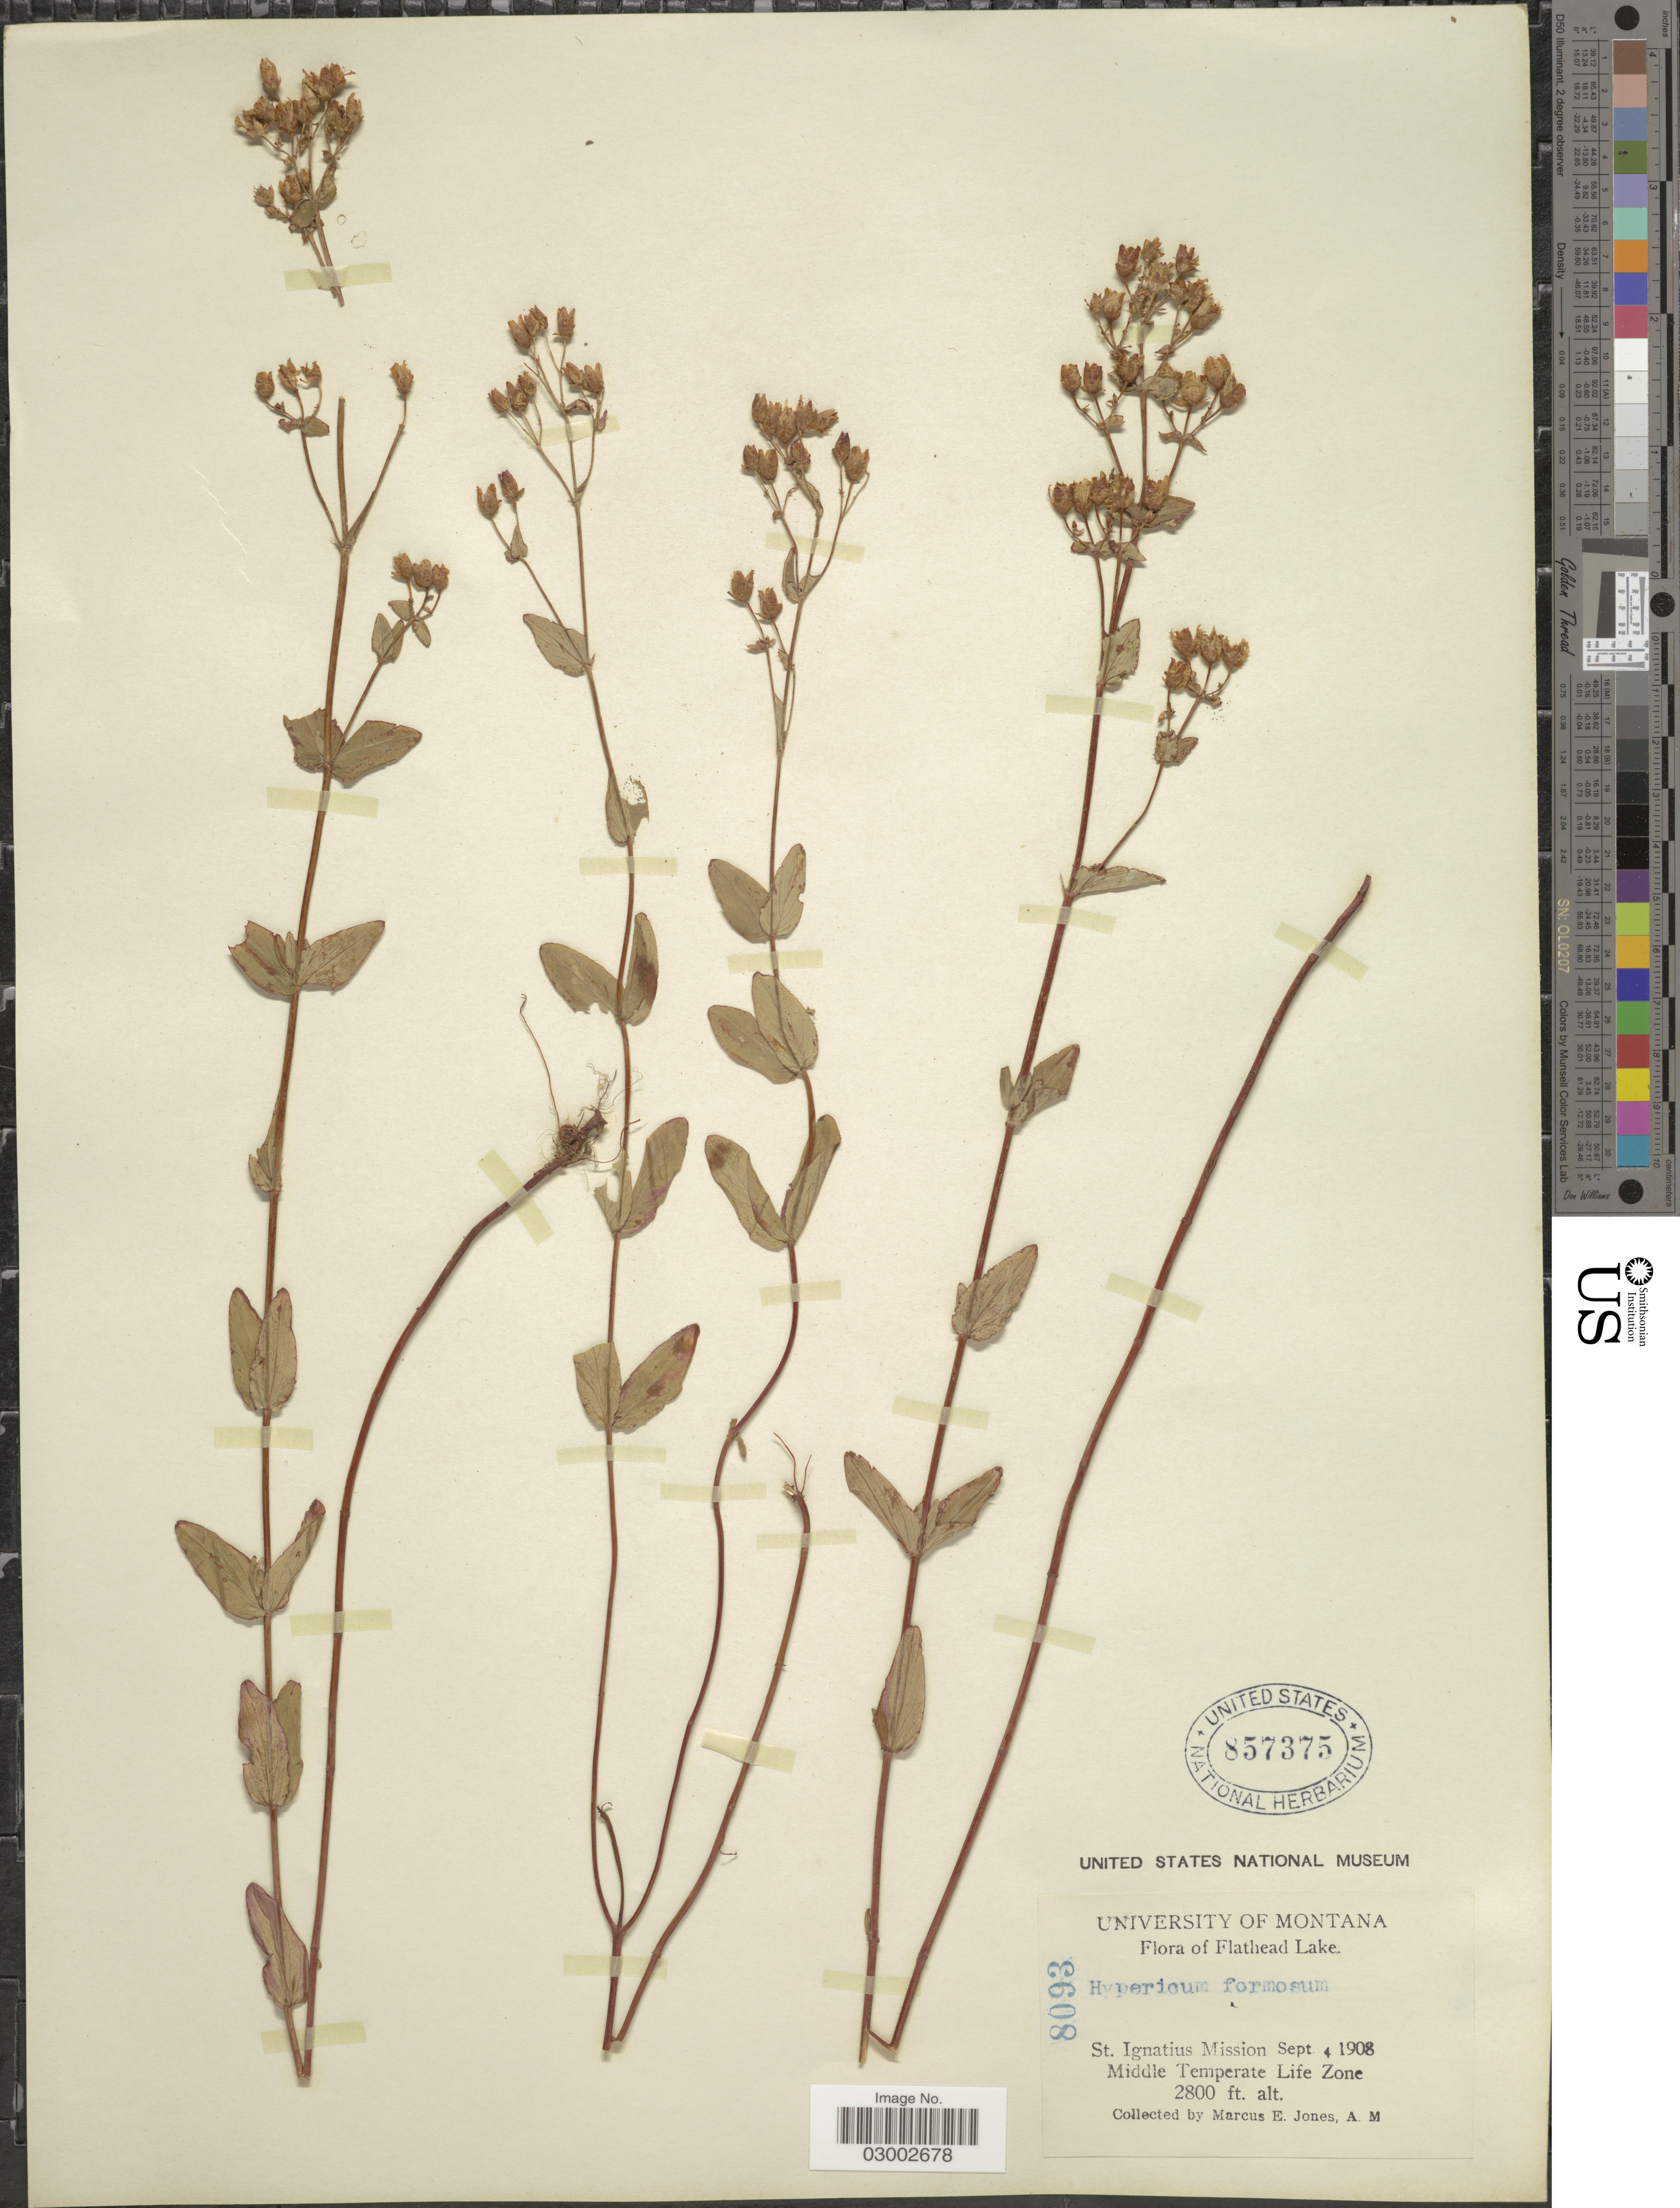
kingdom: Plantae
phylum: Tracheophyta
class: Magnoliopsida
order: Malpighiales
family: Hypericaceae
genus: Hypericum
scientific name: Hypericum scouleri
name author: Hook.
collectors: M. E. Jones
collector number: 8093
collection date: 1908-09-04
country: United States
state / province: Montana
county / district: Lake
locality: Flathead Lake. Middle Temperate Life Zone.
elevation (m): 853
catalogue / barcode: US 857375